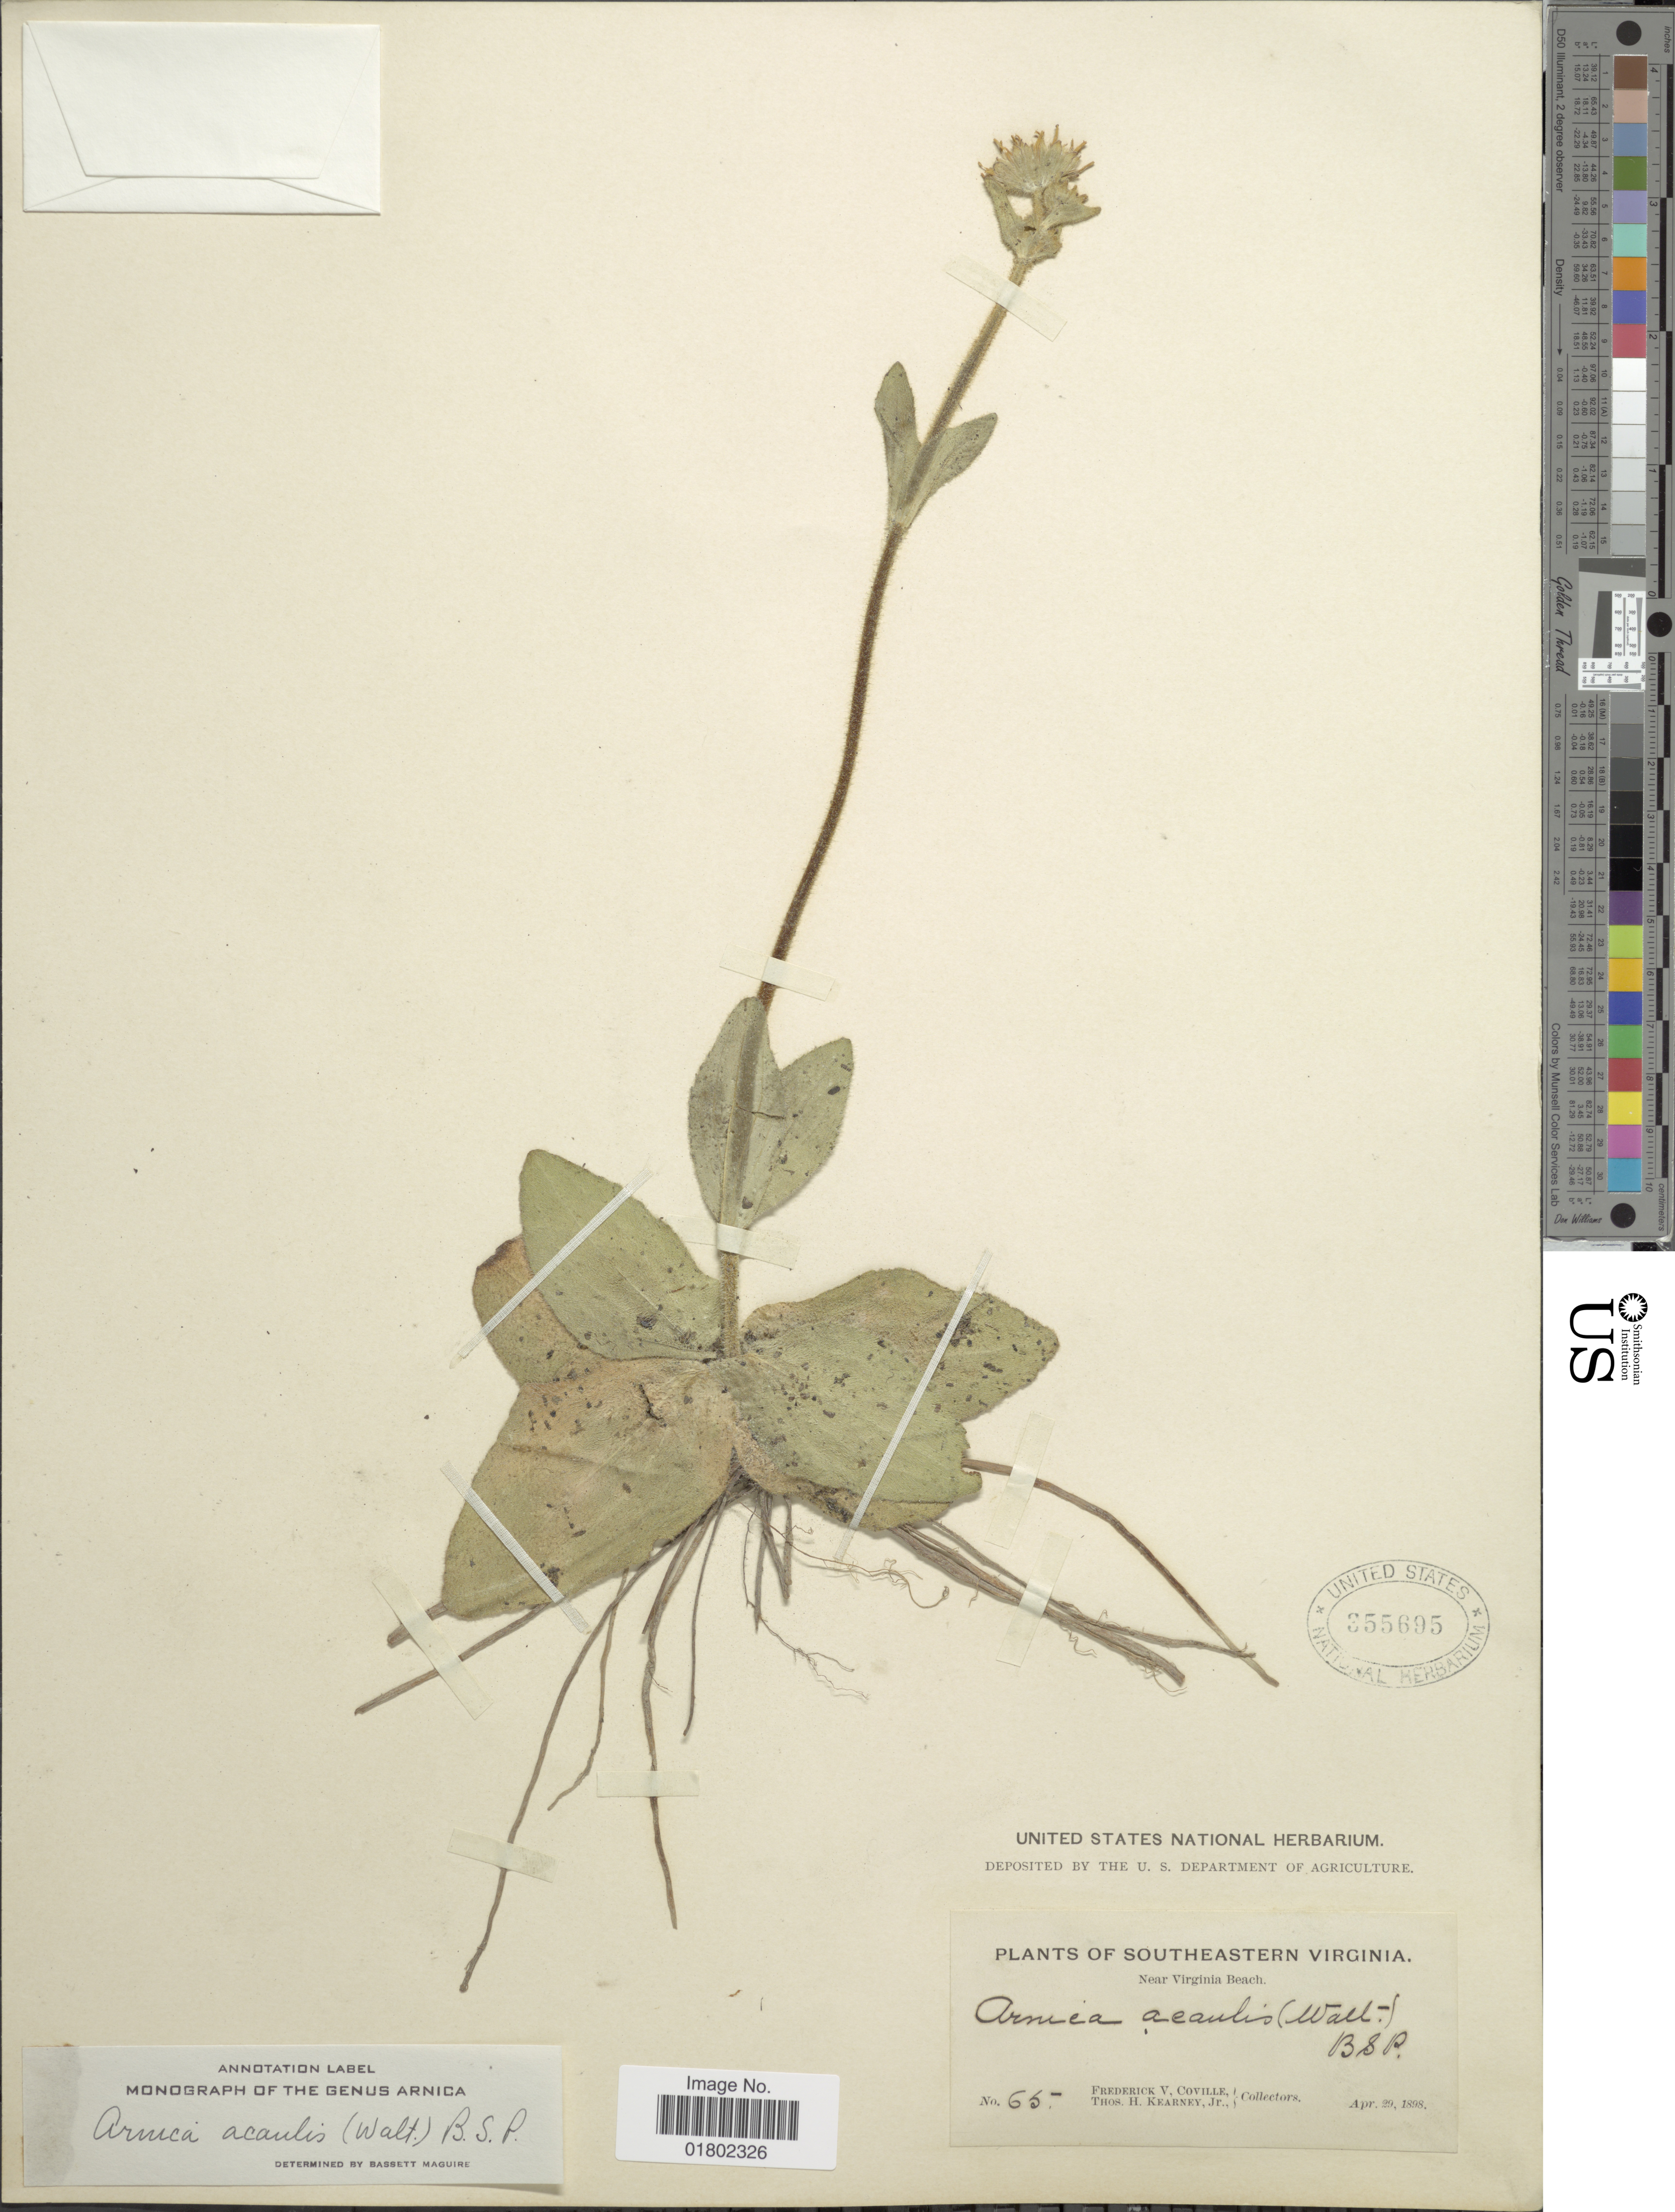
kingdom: Plantae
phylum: Tracheophyta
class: Magnoliopsida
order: Asterales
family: Asteraceae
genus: Arnica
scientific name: Arnica acaulis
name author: (Walter) Britton, Stearns & Poggenb.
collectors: F. V. Coville & T. H. Kearney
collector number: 65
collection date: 1898-04-29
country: United States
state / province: Virginia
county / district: City of Virginia Beach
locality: Southeastern Virginia, near Virginia Beach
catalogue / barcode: US 355695